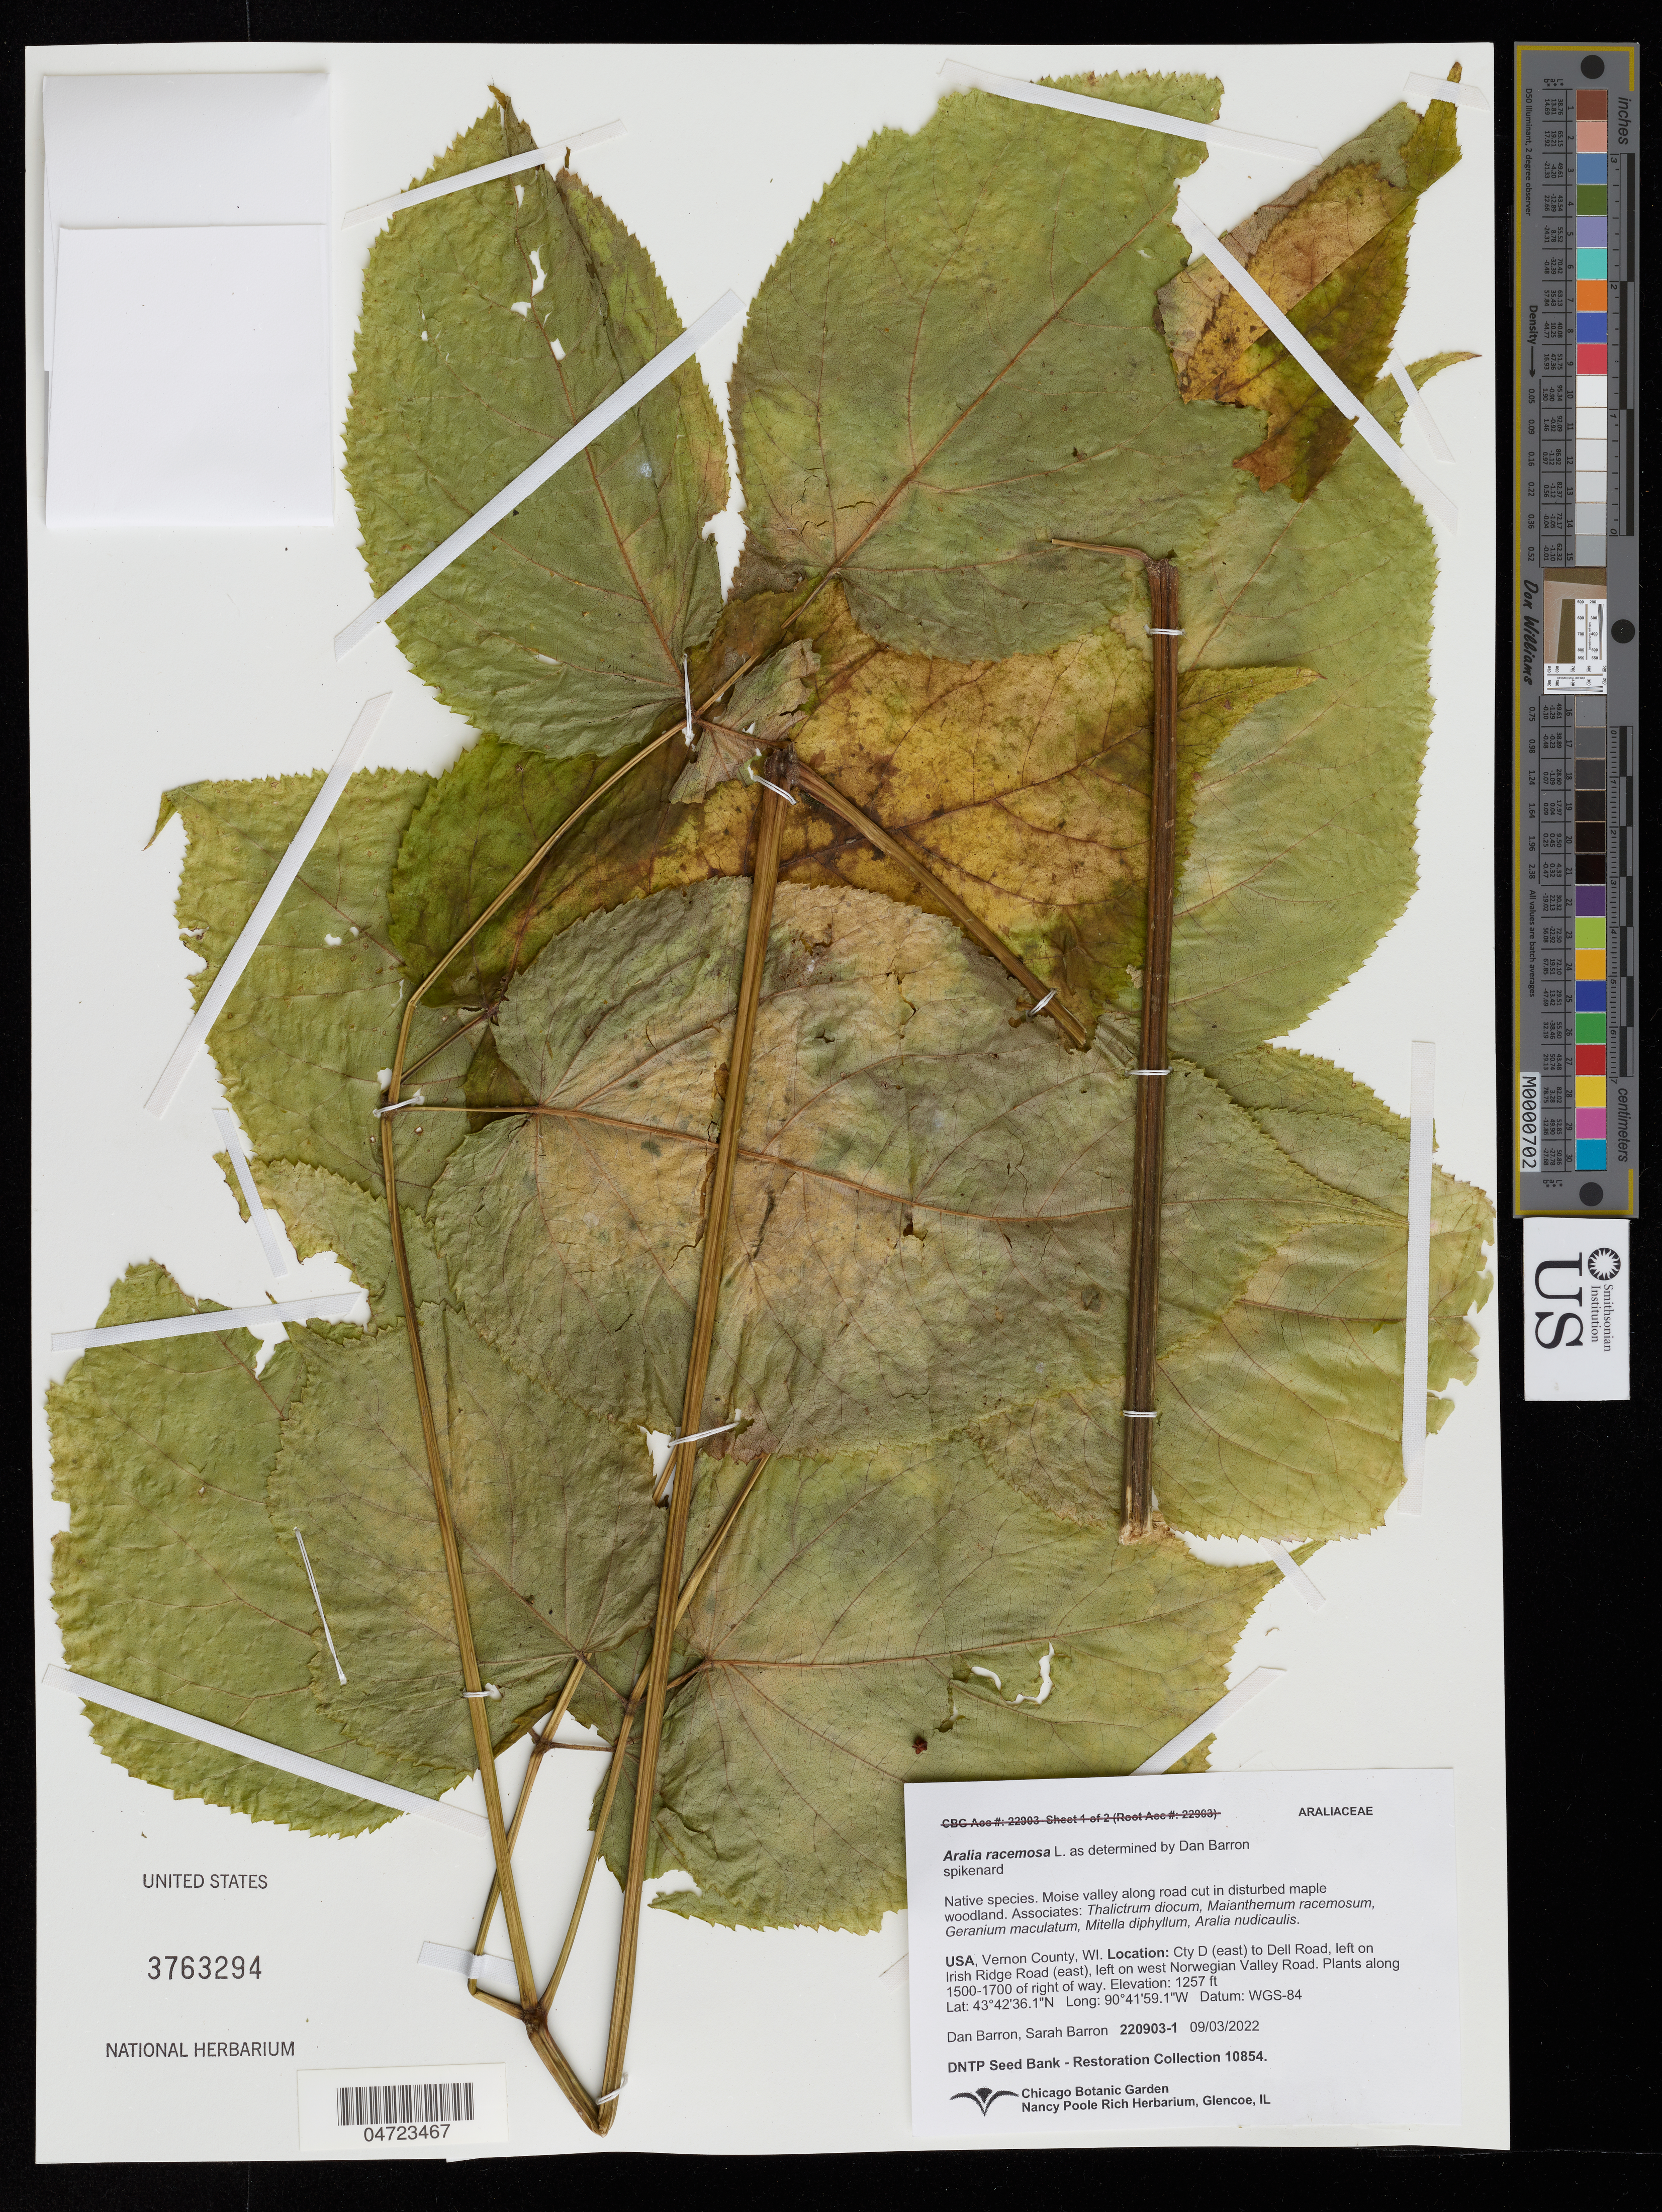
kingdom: Plantae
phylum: Tracheophyta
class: Magnoliopsida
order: Apiales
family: Araliaceae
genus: Aralia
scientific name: Aralia racemosa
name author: L.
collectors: D. Barron & S. Barron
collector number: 220903-1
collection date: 2022-09-03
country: United States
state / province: Wisconsin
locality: Vernon County, WI. Cty D (east) to Dell Road, left on Irish Ridge Road (east), left on west Norwegian Valley Road. Plants along 1500-1700 of right of way.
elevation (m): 383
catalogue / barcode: US 3763294